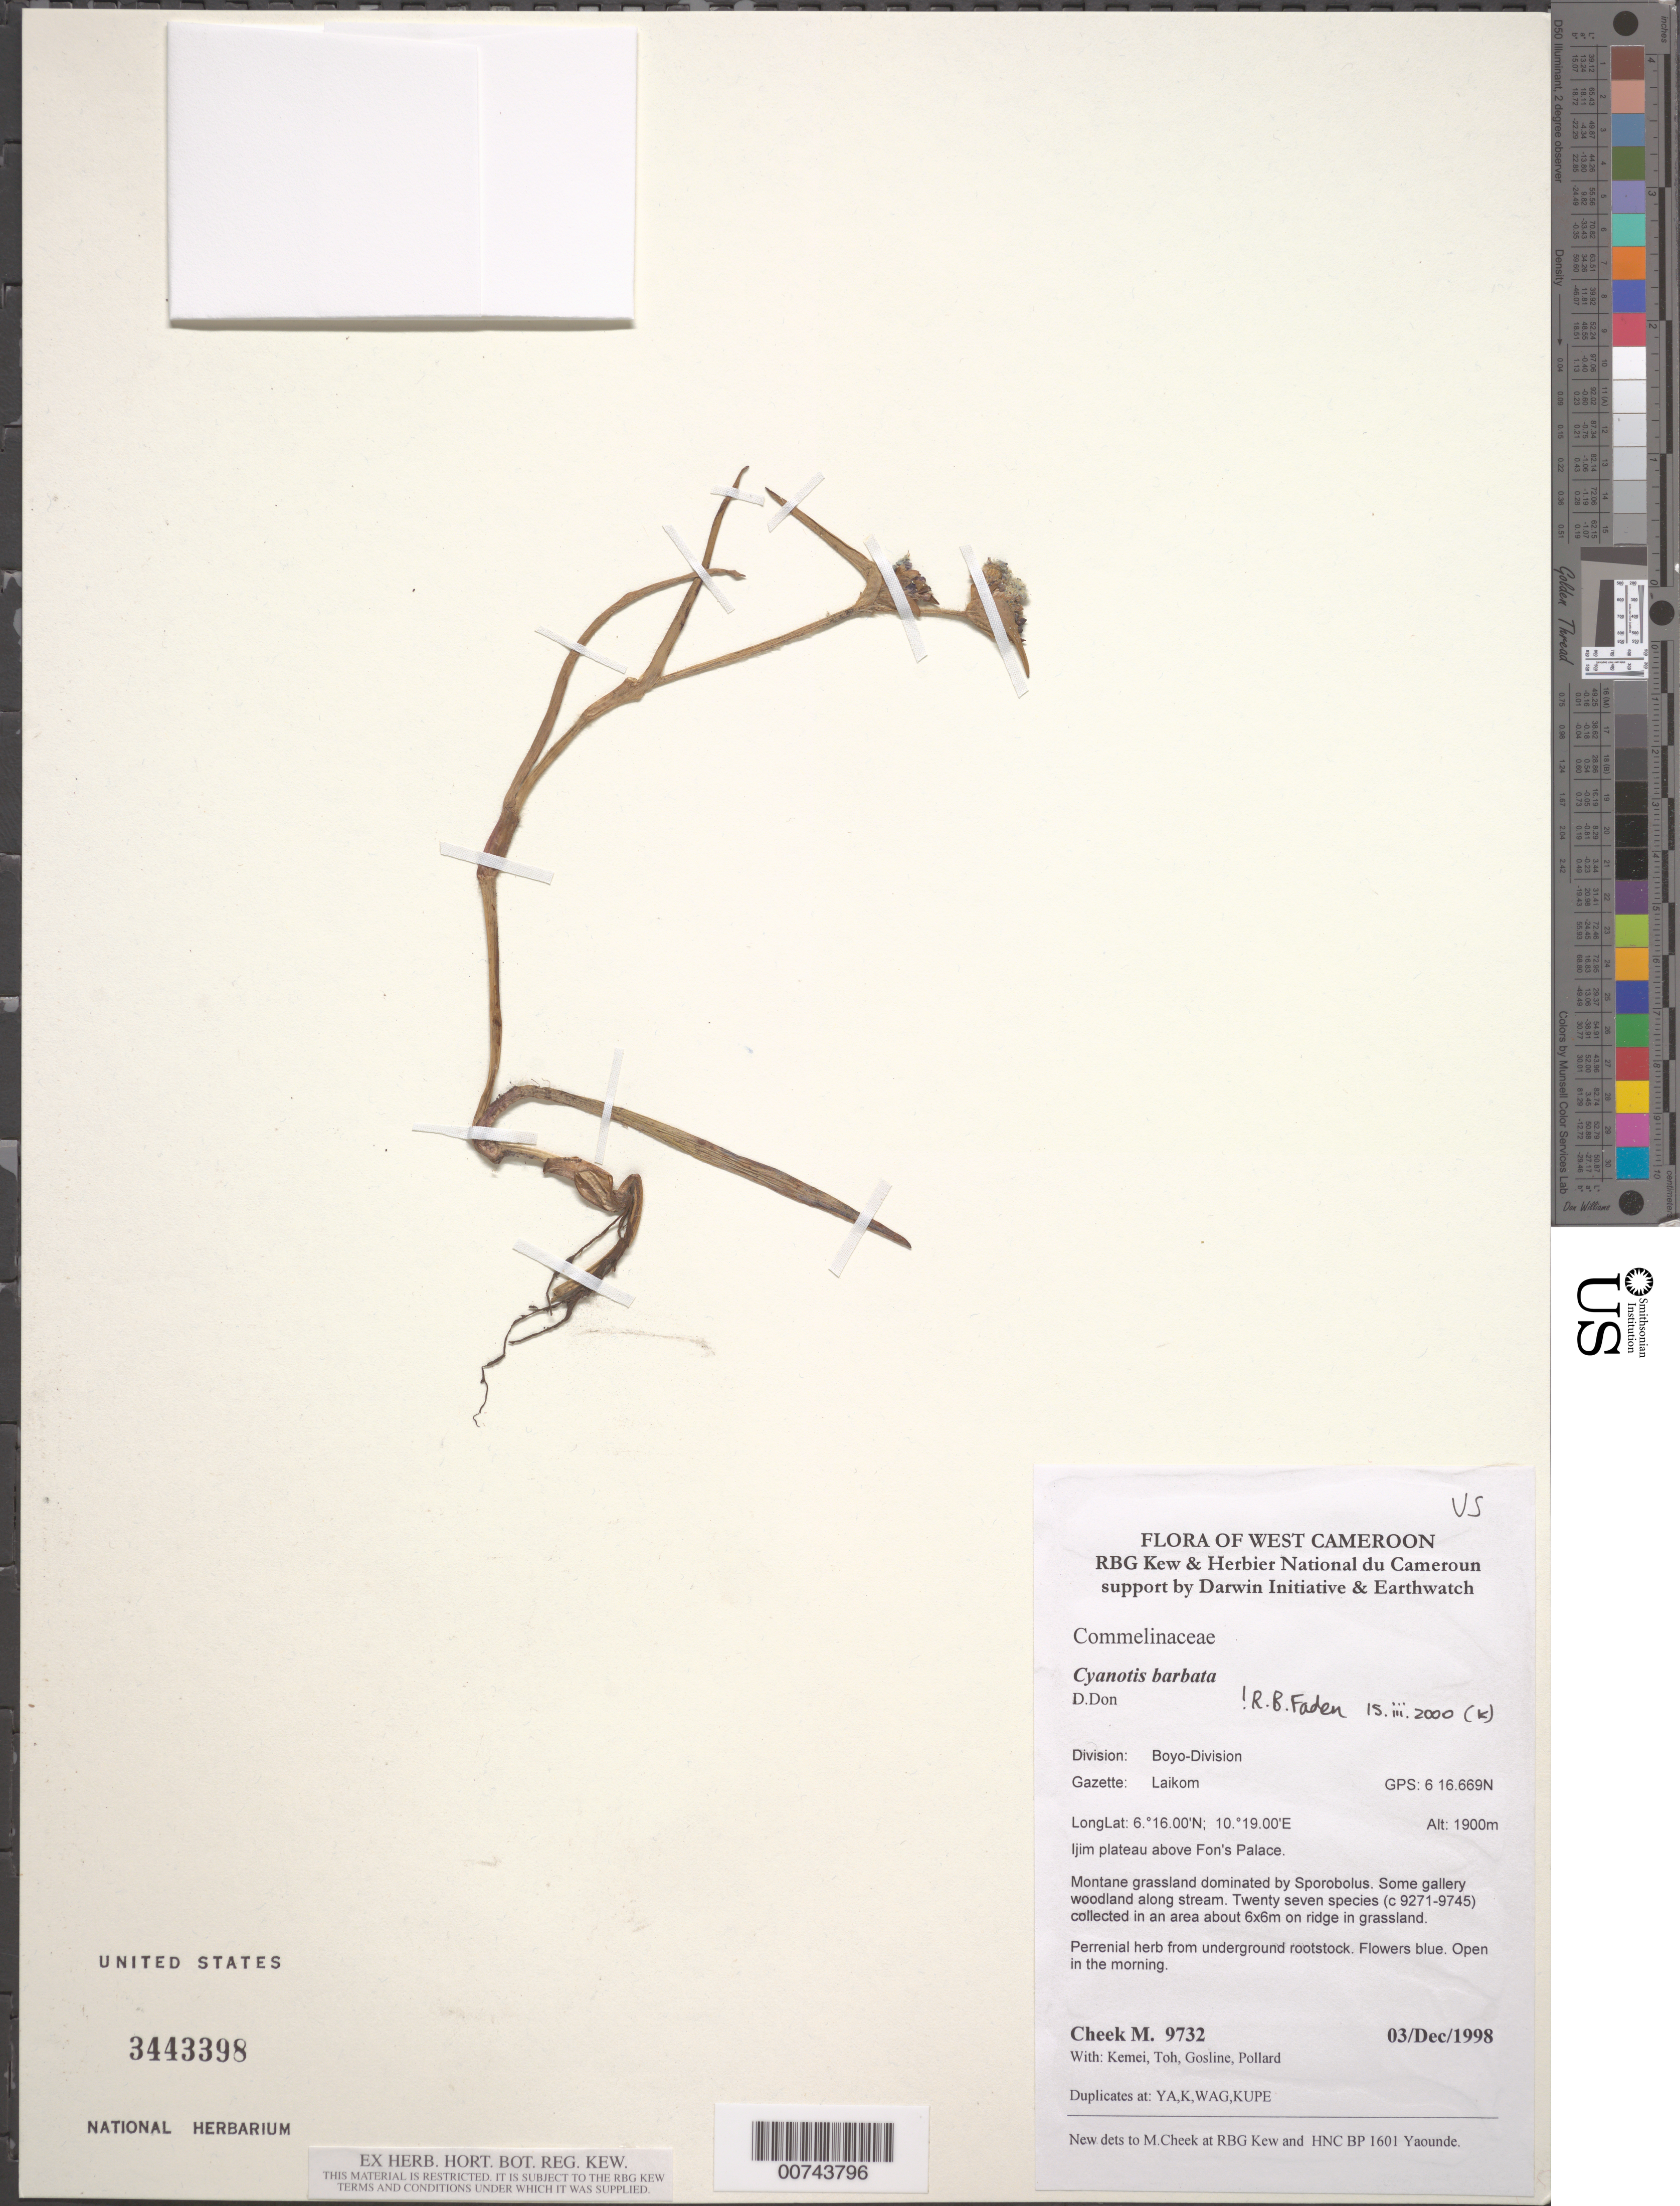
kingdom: Plantae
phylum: Tracheophyta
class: Liliopsida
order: Commelinales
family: Commelinaceae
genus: Cyanotis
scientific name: Cyanotis barbata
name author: D. Don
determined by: Faden, Robert B., (US), Smithsonian Institution - National Museum of Natural History (UNITED STATES)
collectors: M. Cheek, -. Gosline, -- Pollard, -. Kemei & C. Toh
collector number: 9732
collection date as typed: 03 Dec 1998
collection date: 1998-12-03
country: Cameroon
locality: Boyo, Laikom, Ijim plateau above Fon's Place.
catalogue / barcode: US 3443398